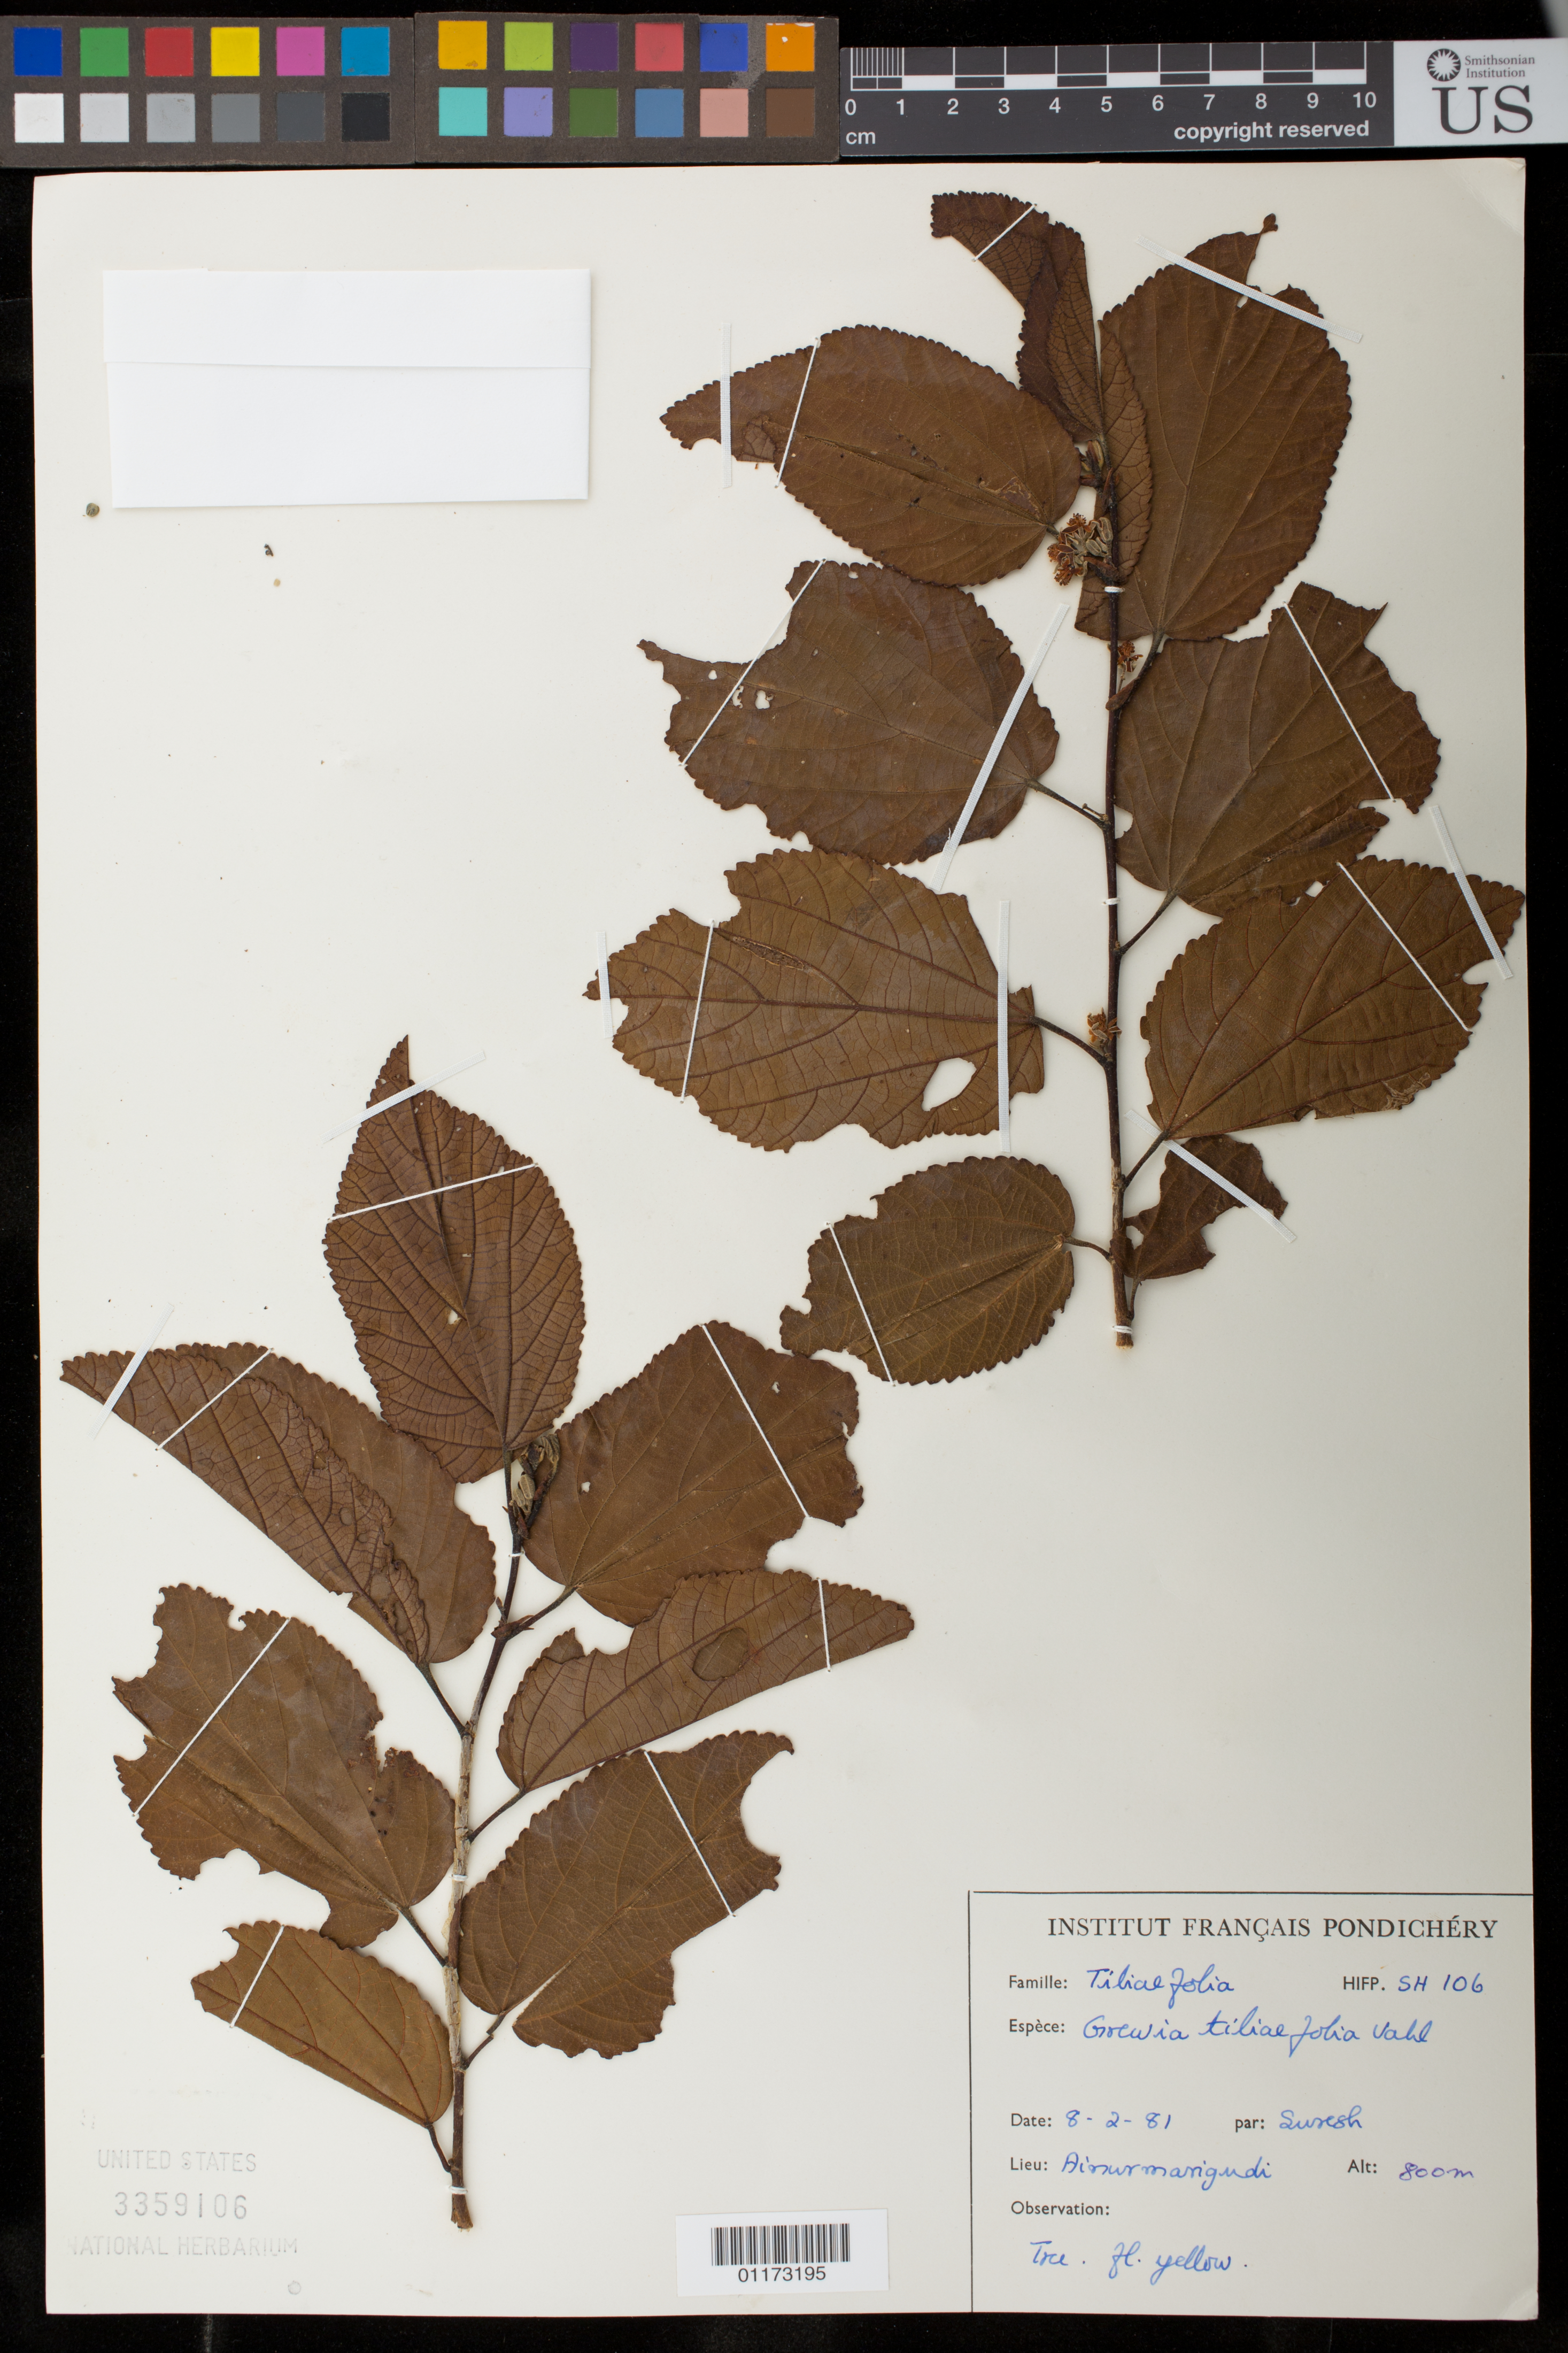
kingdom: Plantae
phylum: Tracheophyta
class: Magnoliopsida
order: Malvales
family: Malvaceae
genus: Grewia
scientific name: Grewia tiliifolia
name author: Vahl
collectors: Suresh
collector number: SH 106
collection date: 1981-02-08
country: India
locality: Ainwrmarigudi(?)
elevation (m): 800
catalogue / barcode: US 3359106